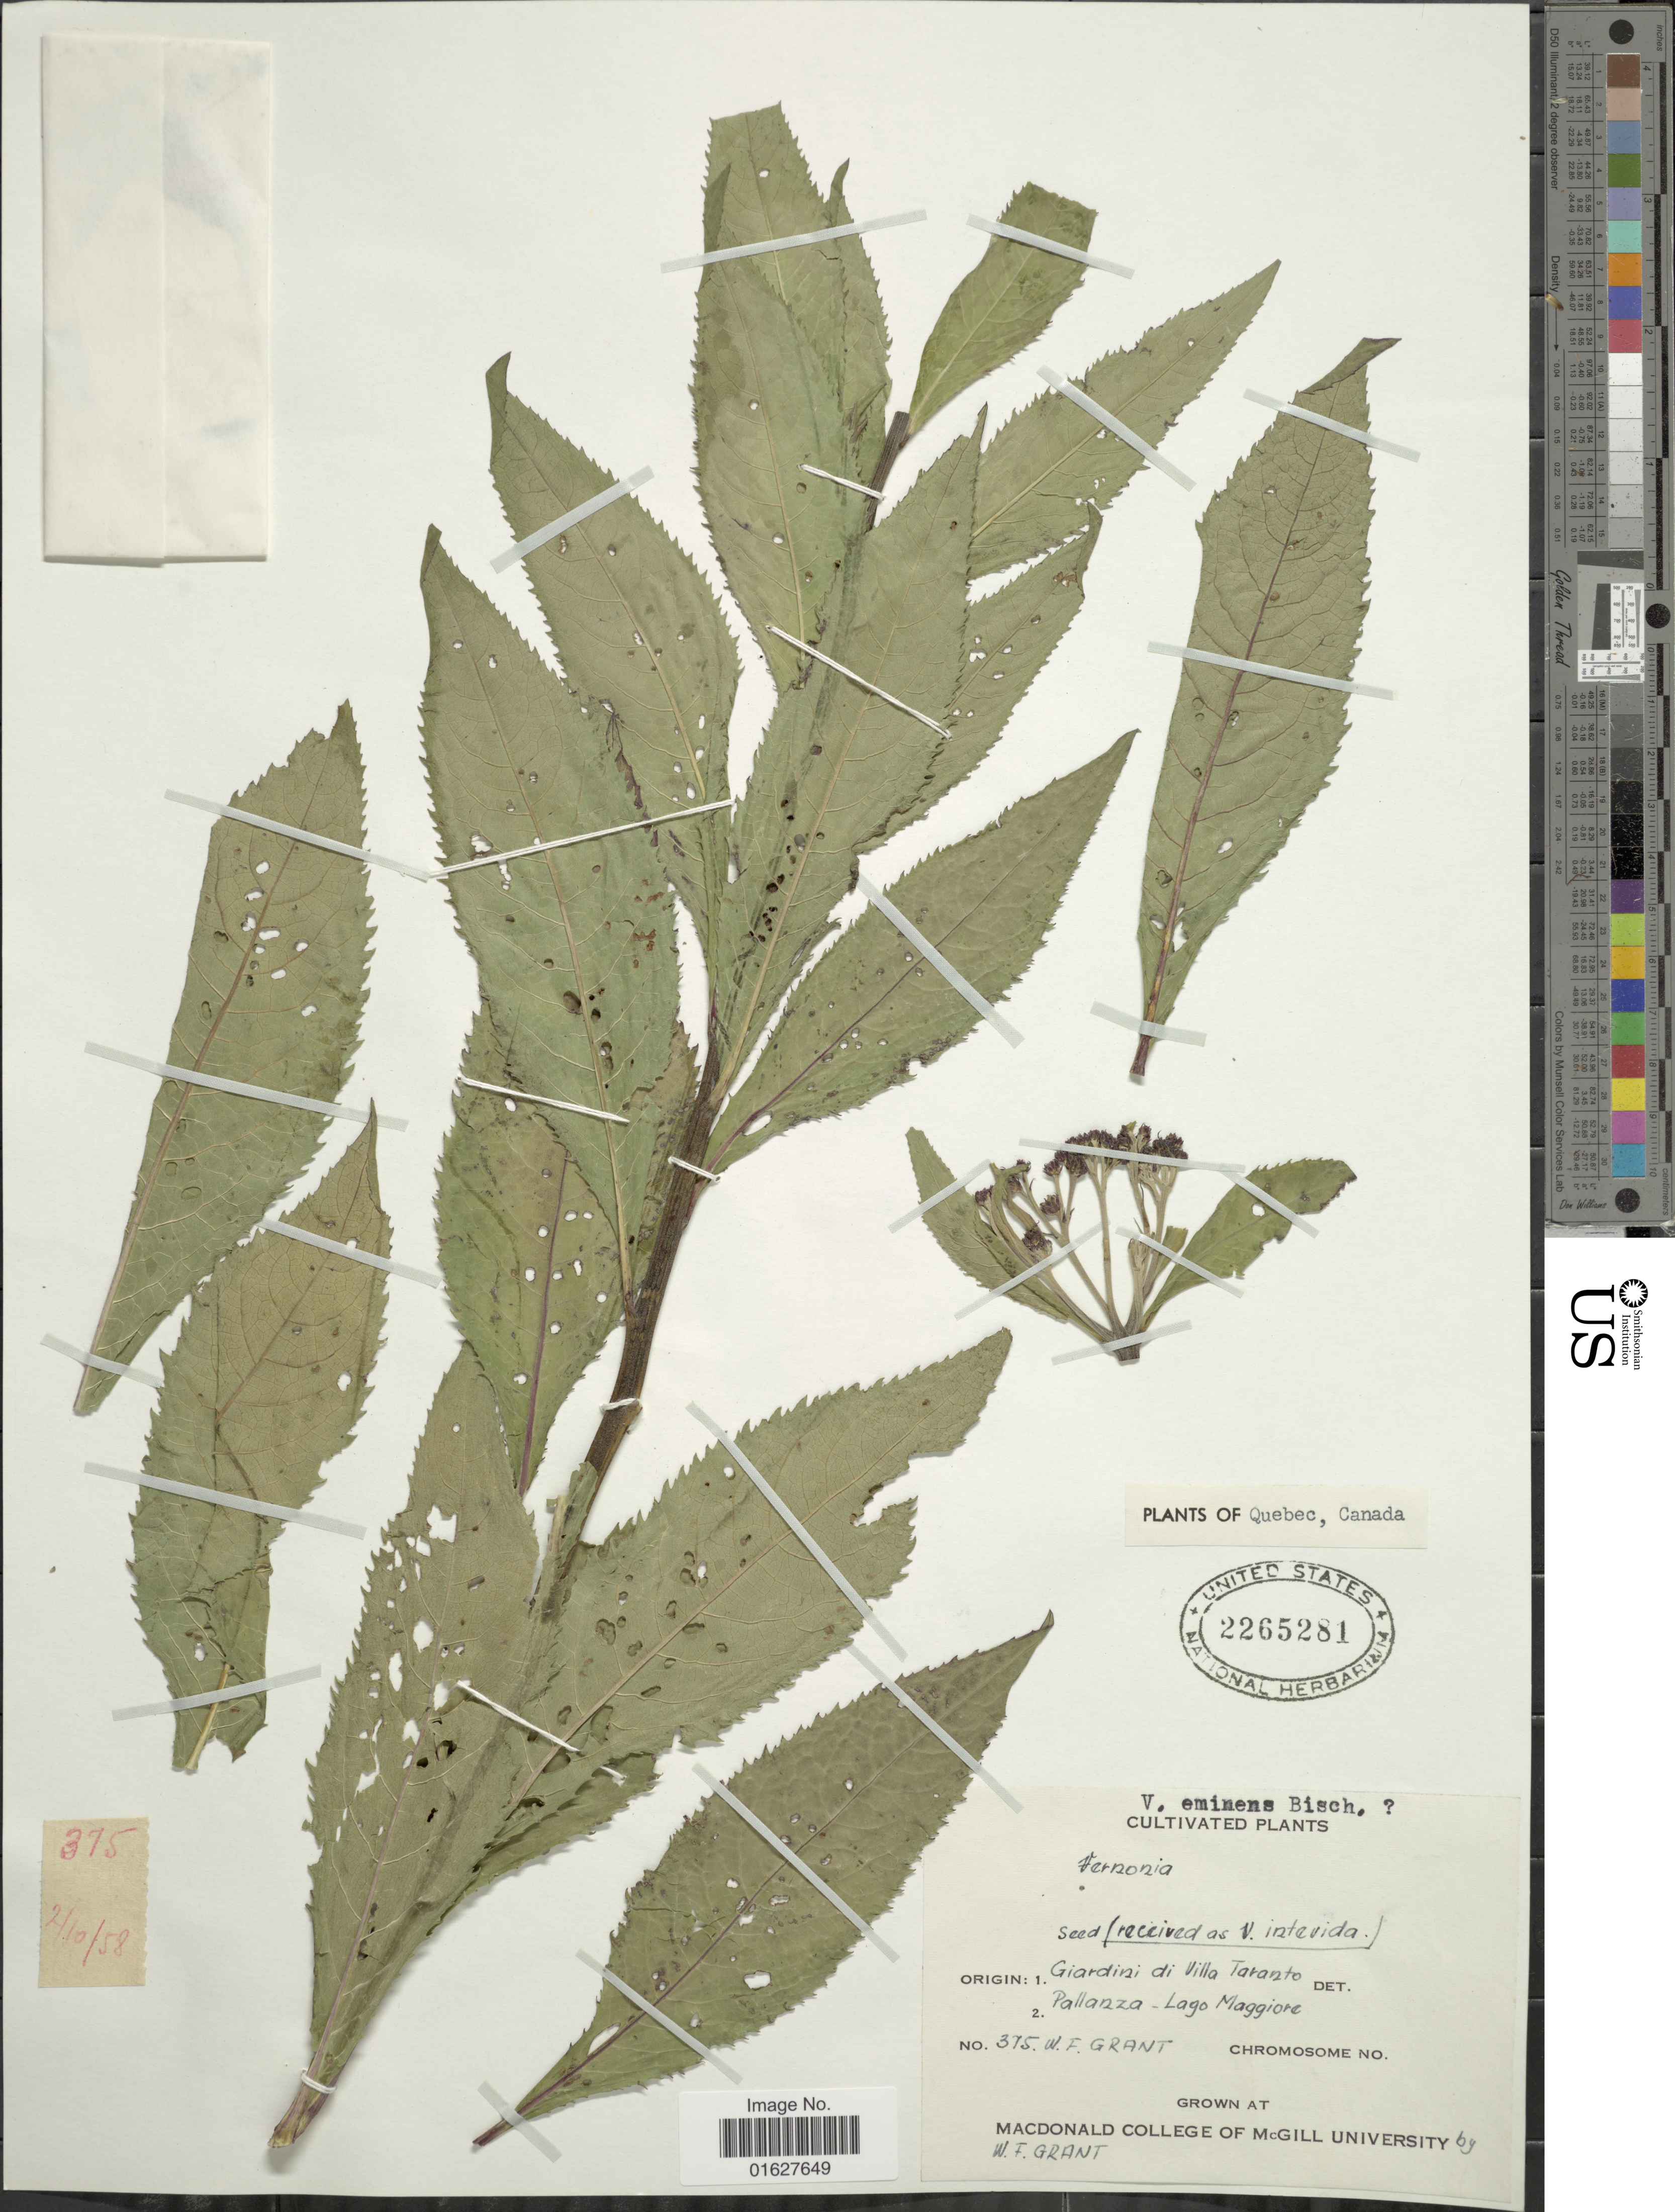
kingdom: Plantae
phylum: Tracheophyta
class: Magnoliopsida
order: Asterales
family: Asteraceae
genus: Vernonia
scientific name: Vernonia eminens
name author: Bischoff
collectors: W. Grant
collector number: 375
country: Canada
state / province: Quebec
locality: Quebec, Canada. Grown at MacDonald College of McGill University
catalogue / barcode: US 2265281